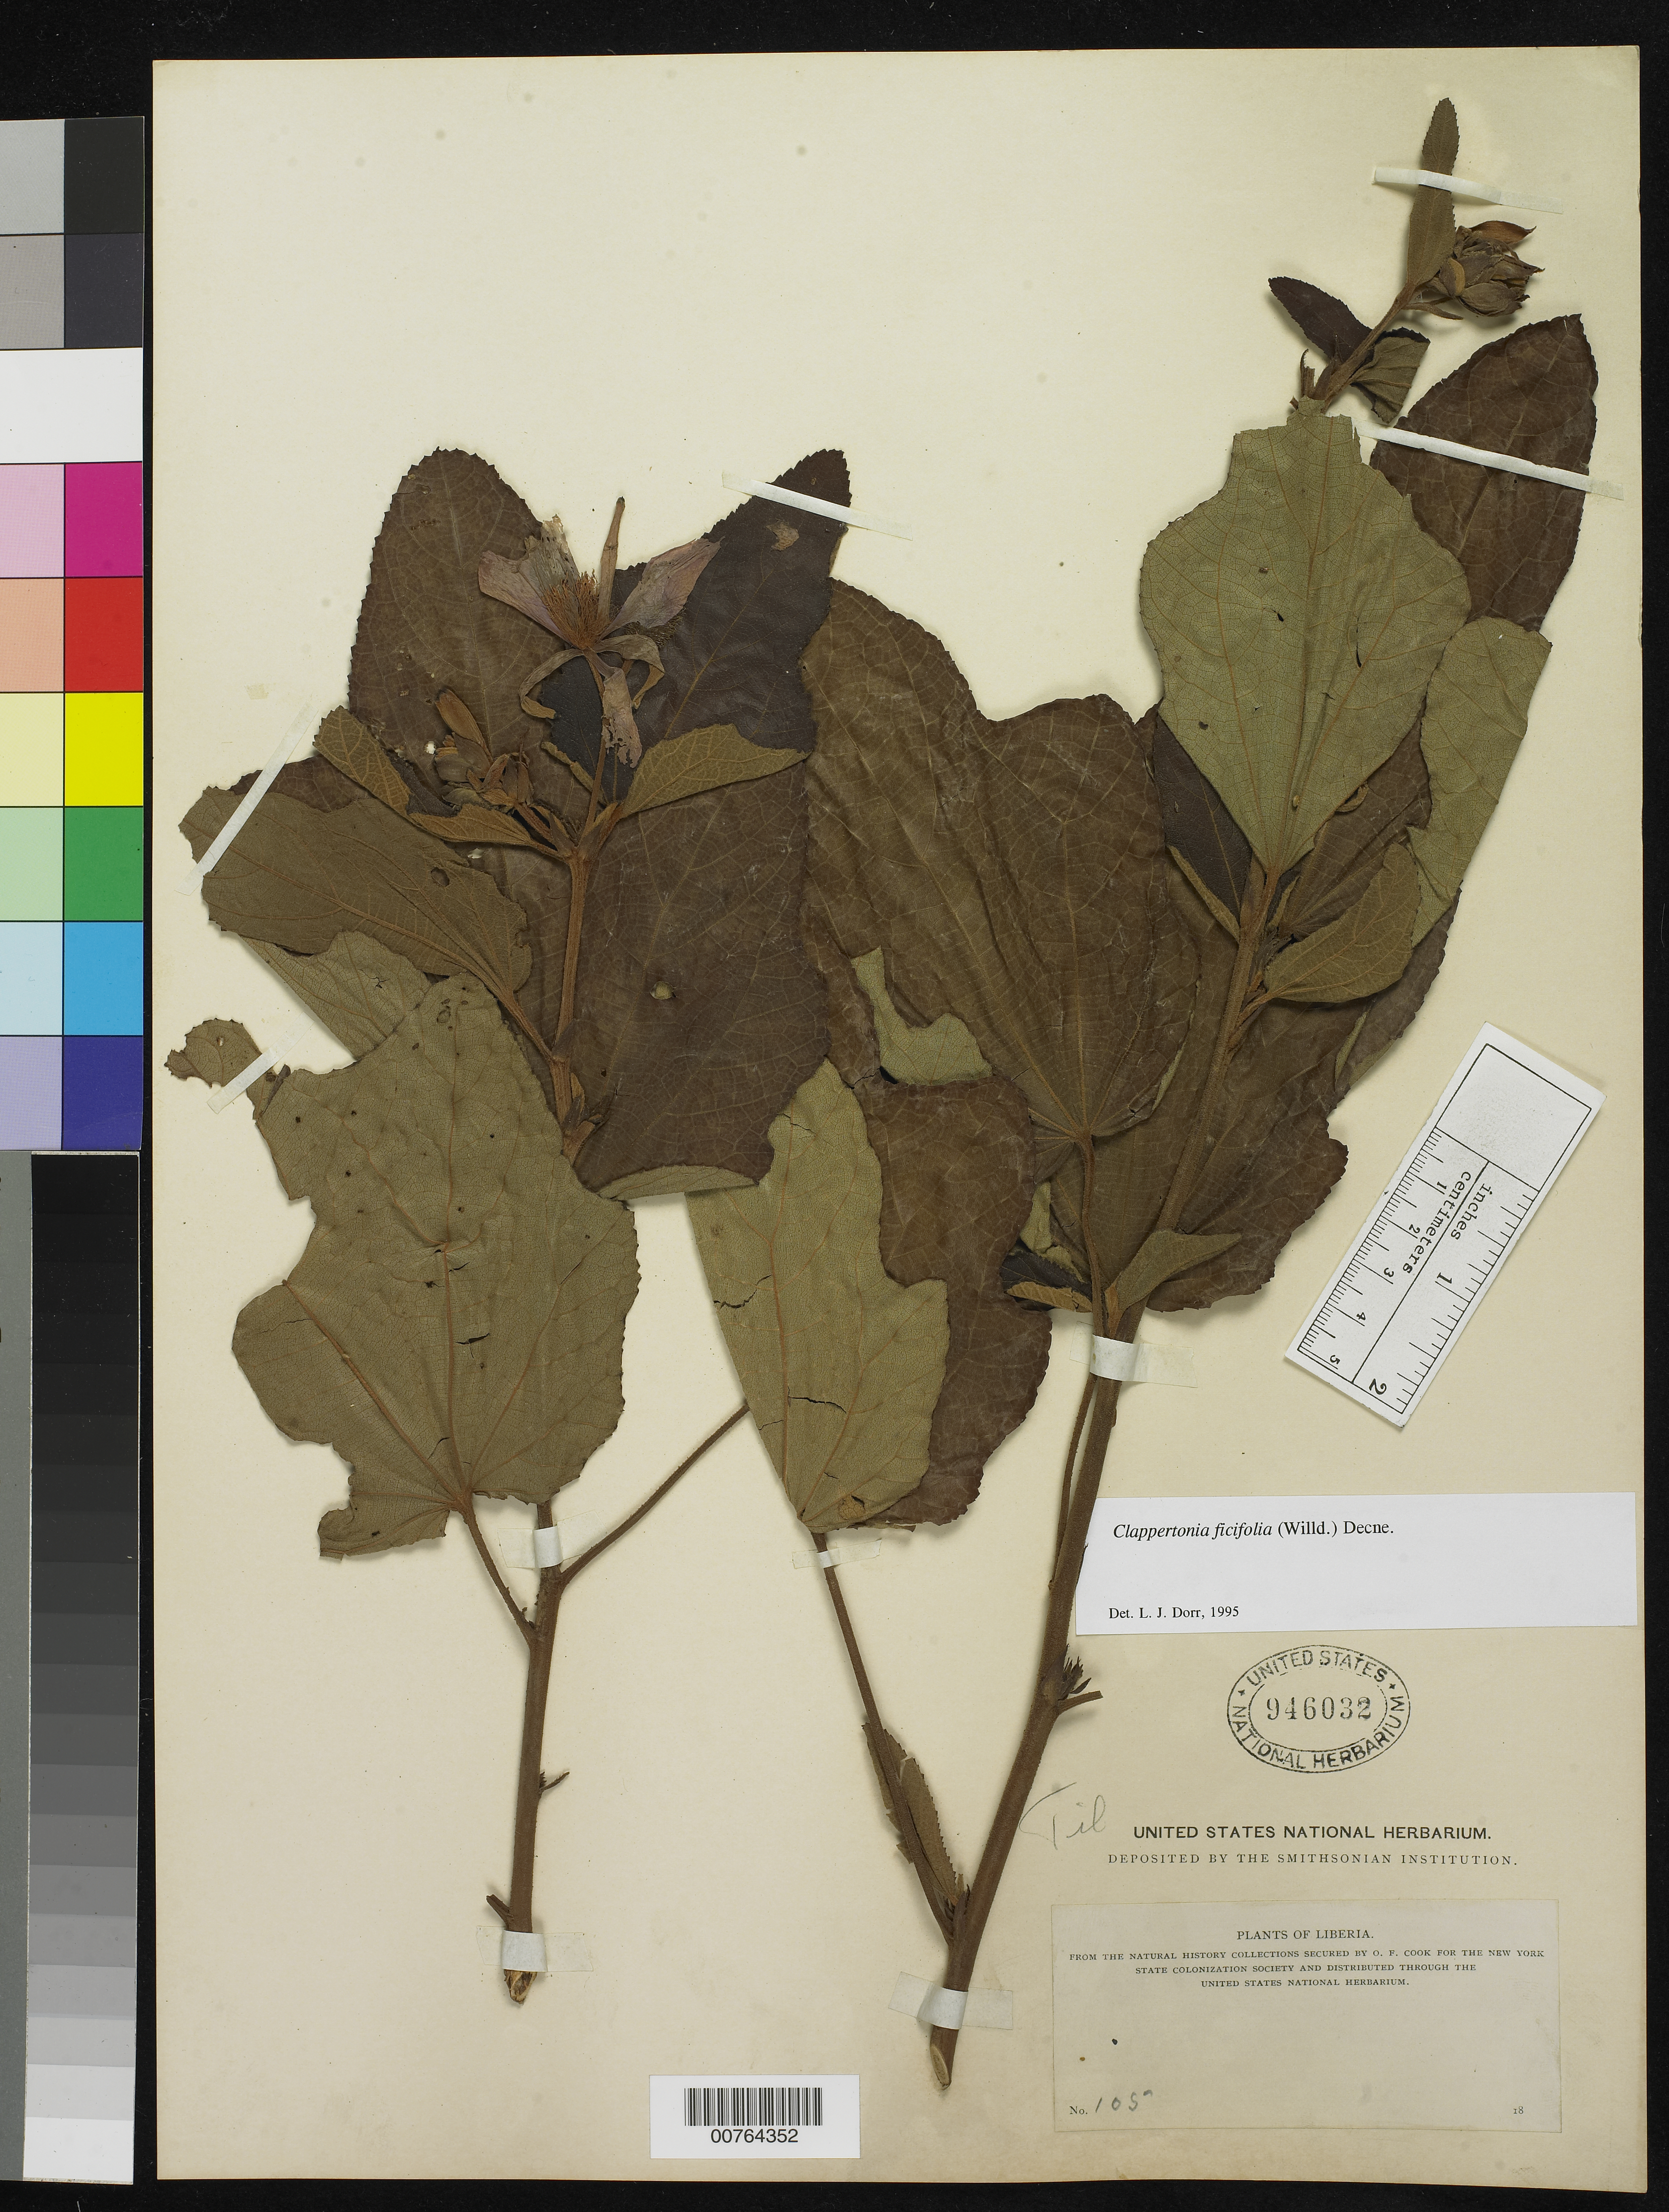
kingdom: Plantae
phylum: Tracheophyta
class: Magnoliopsida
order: Malvales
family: Malvaceae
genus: Clappertonia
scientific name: Clappertonia ficifolia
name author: (Willd.) Decne.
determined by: Dorr, L. J., (BOT), Smithsonian Institution - National Museum of Natural History (UNITED STATES)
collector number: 105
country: Liberia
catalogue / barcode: US 946032